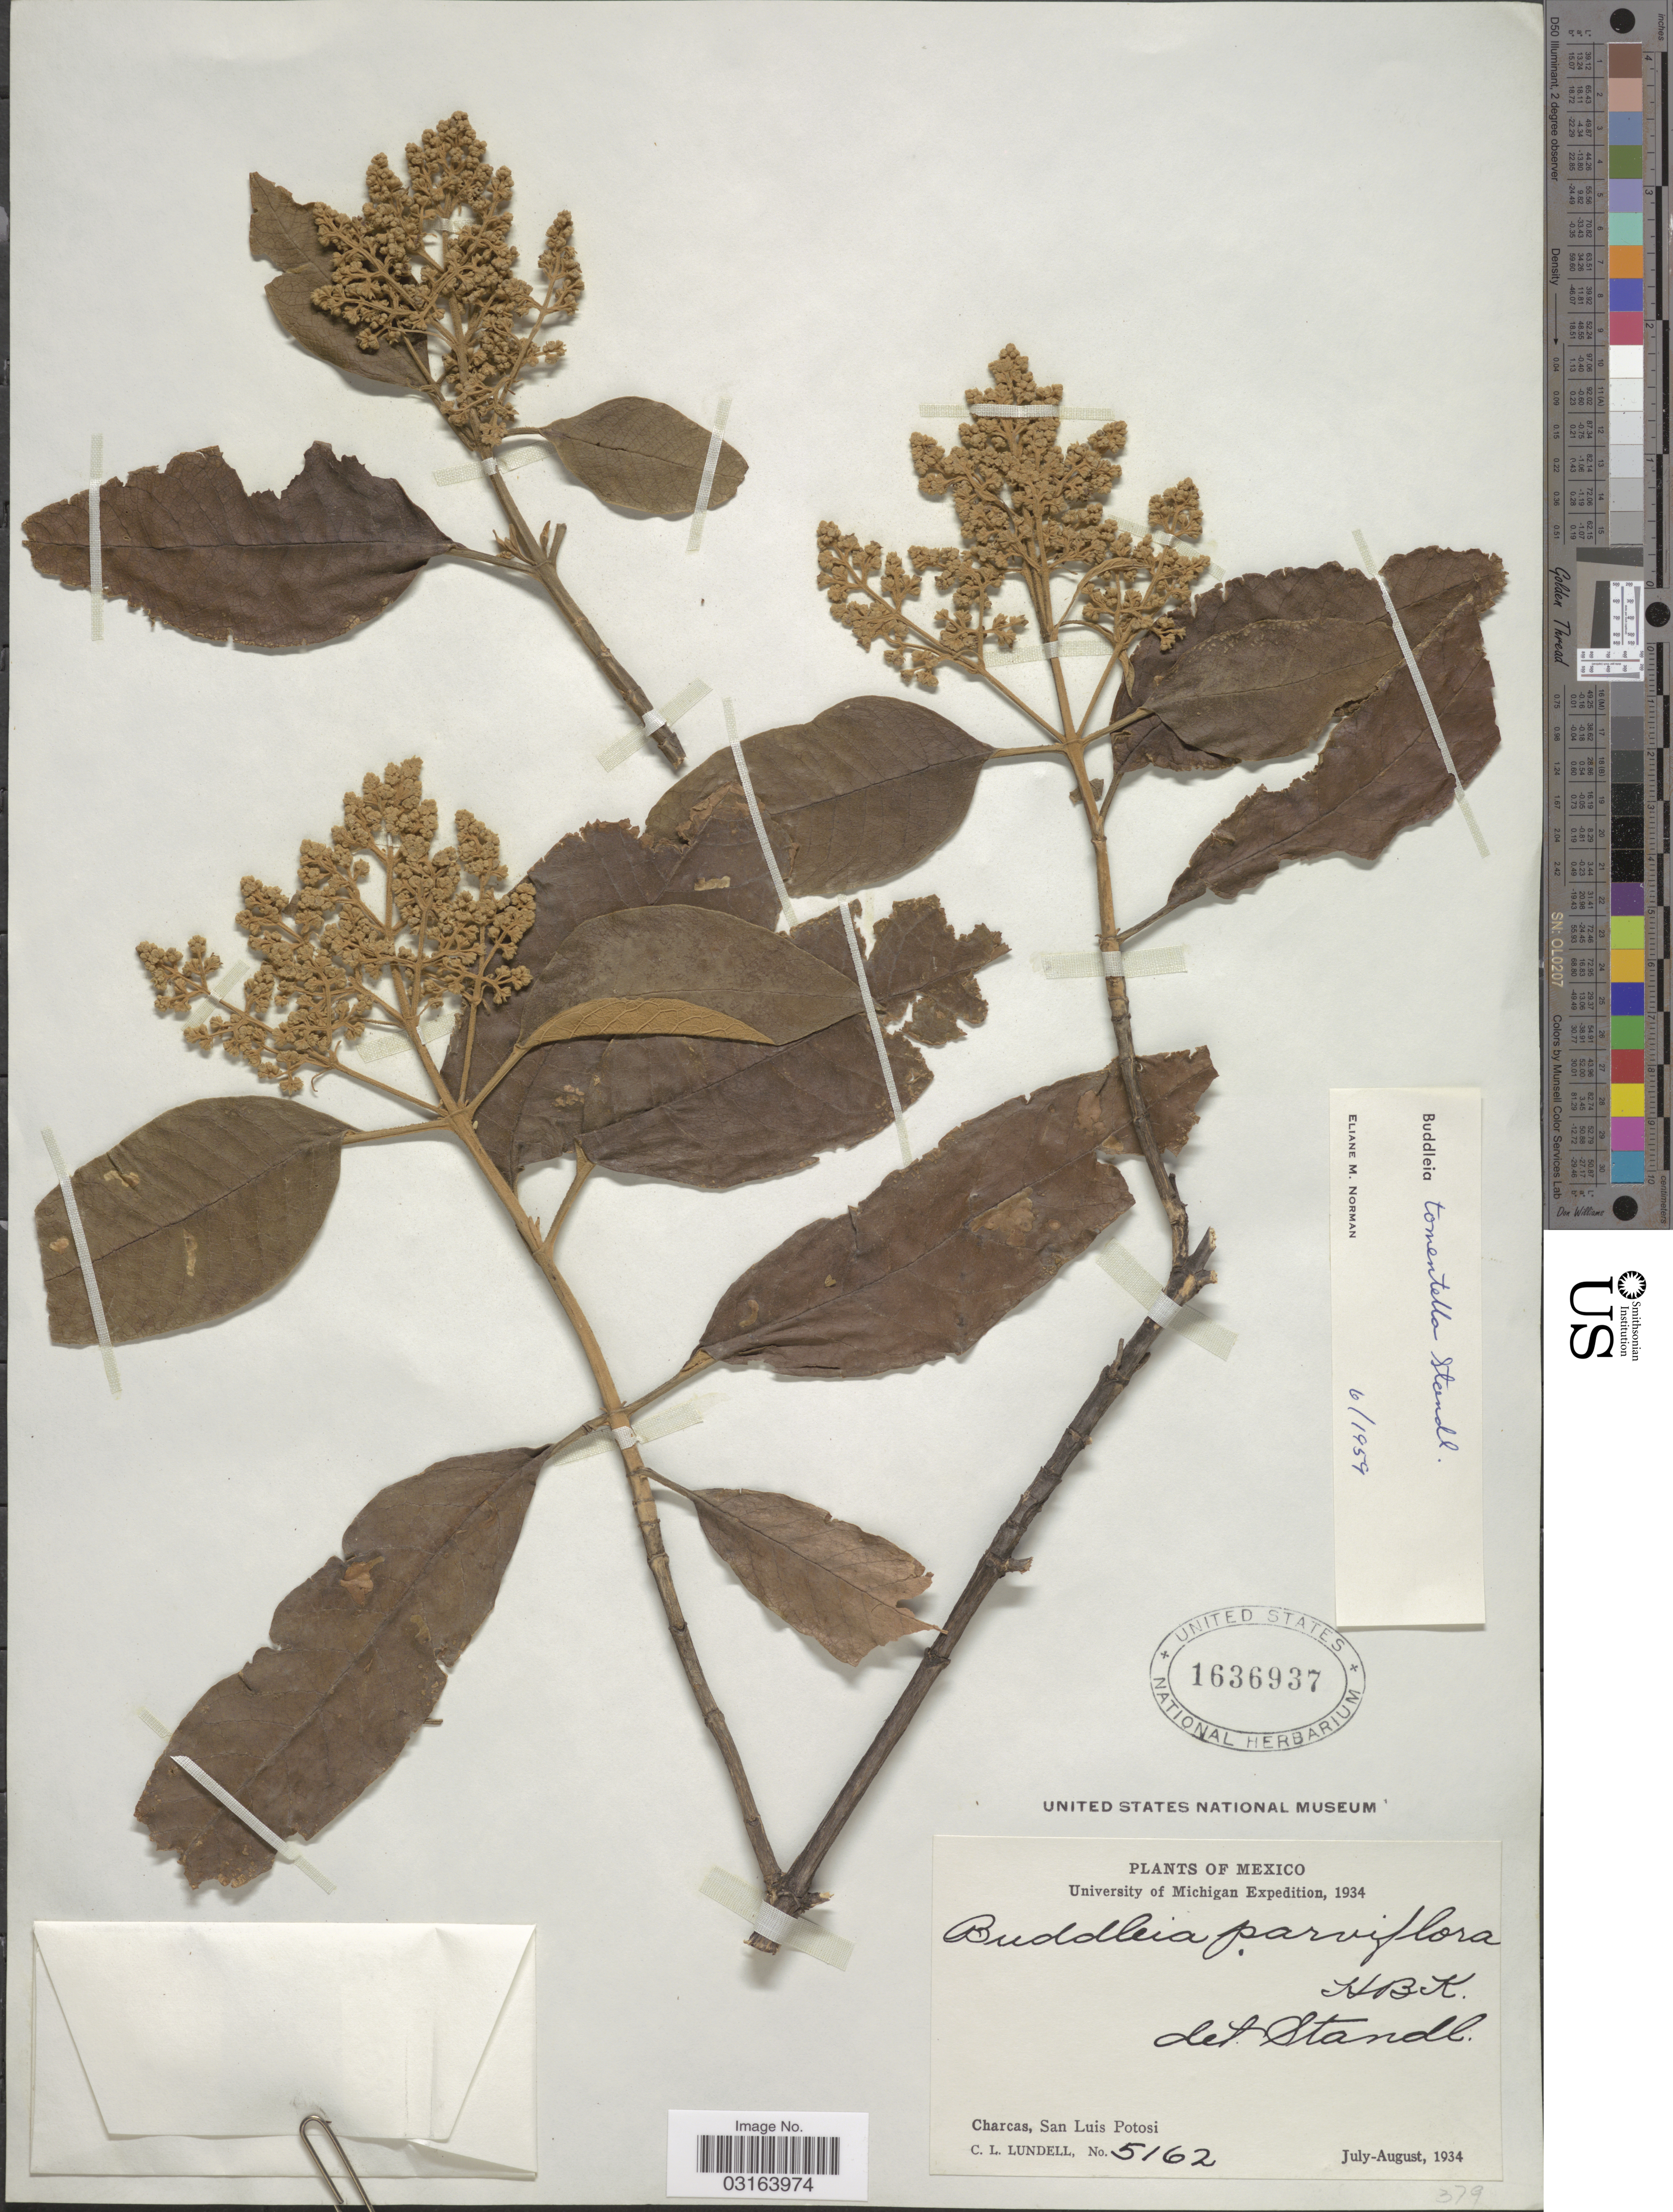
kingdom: Plantae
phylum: Tracheophyta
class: Magnoliopsida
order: Lamiales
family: Scrophulariaceae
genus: Buddleja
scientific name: Buddleja tomentella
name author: Standl.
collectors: C. L. Lundell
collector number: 5162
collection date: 1934-07/1934-08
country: Mexico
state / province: San Luis Potosí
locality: Charcas.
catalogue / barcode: US 1636937